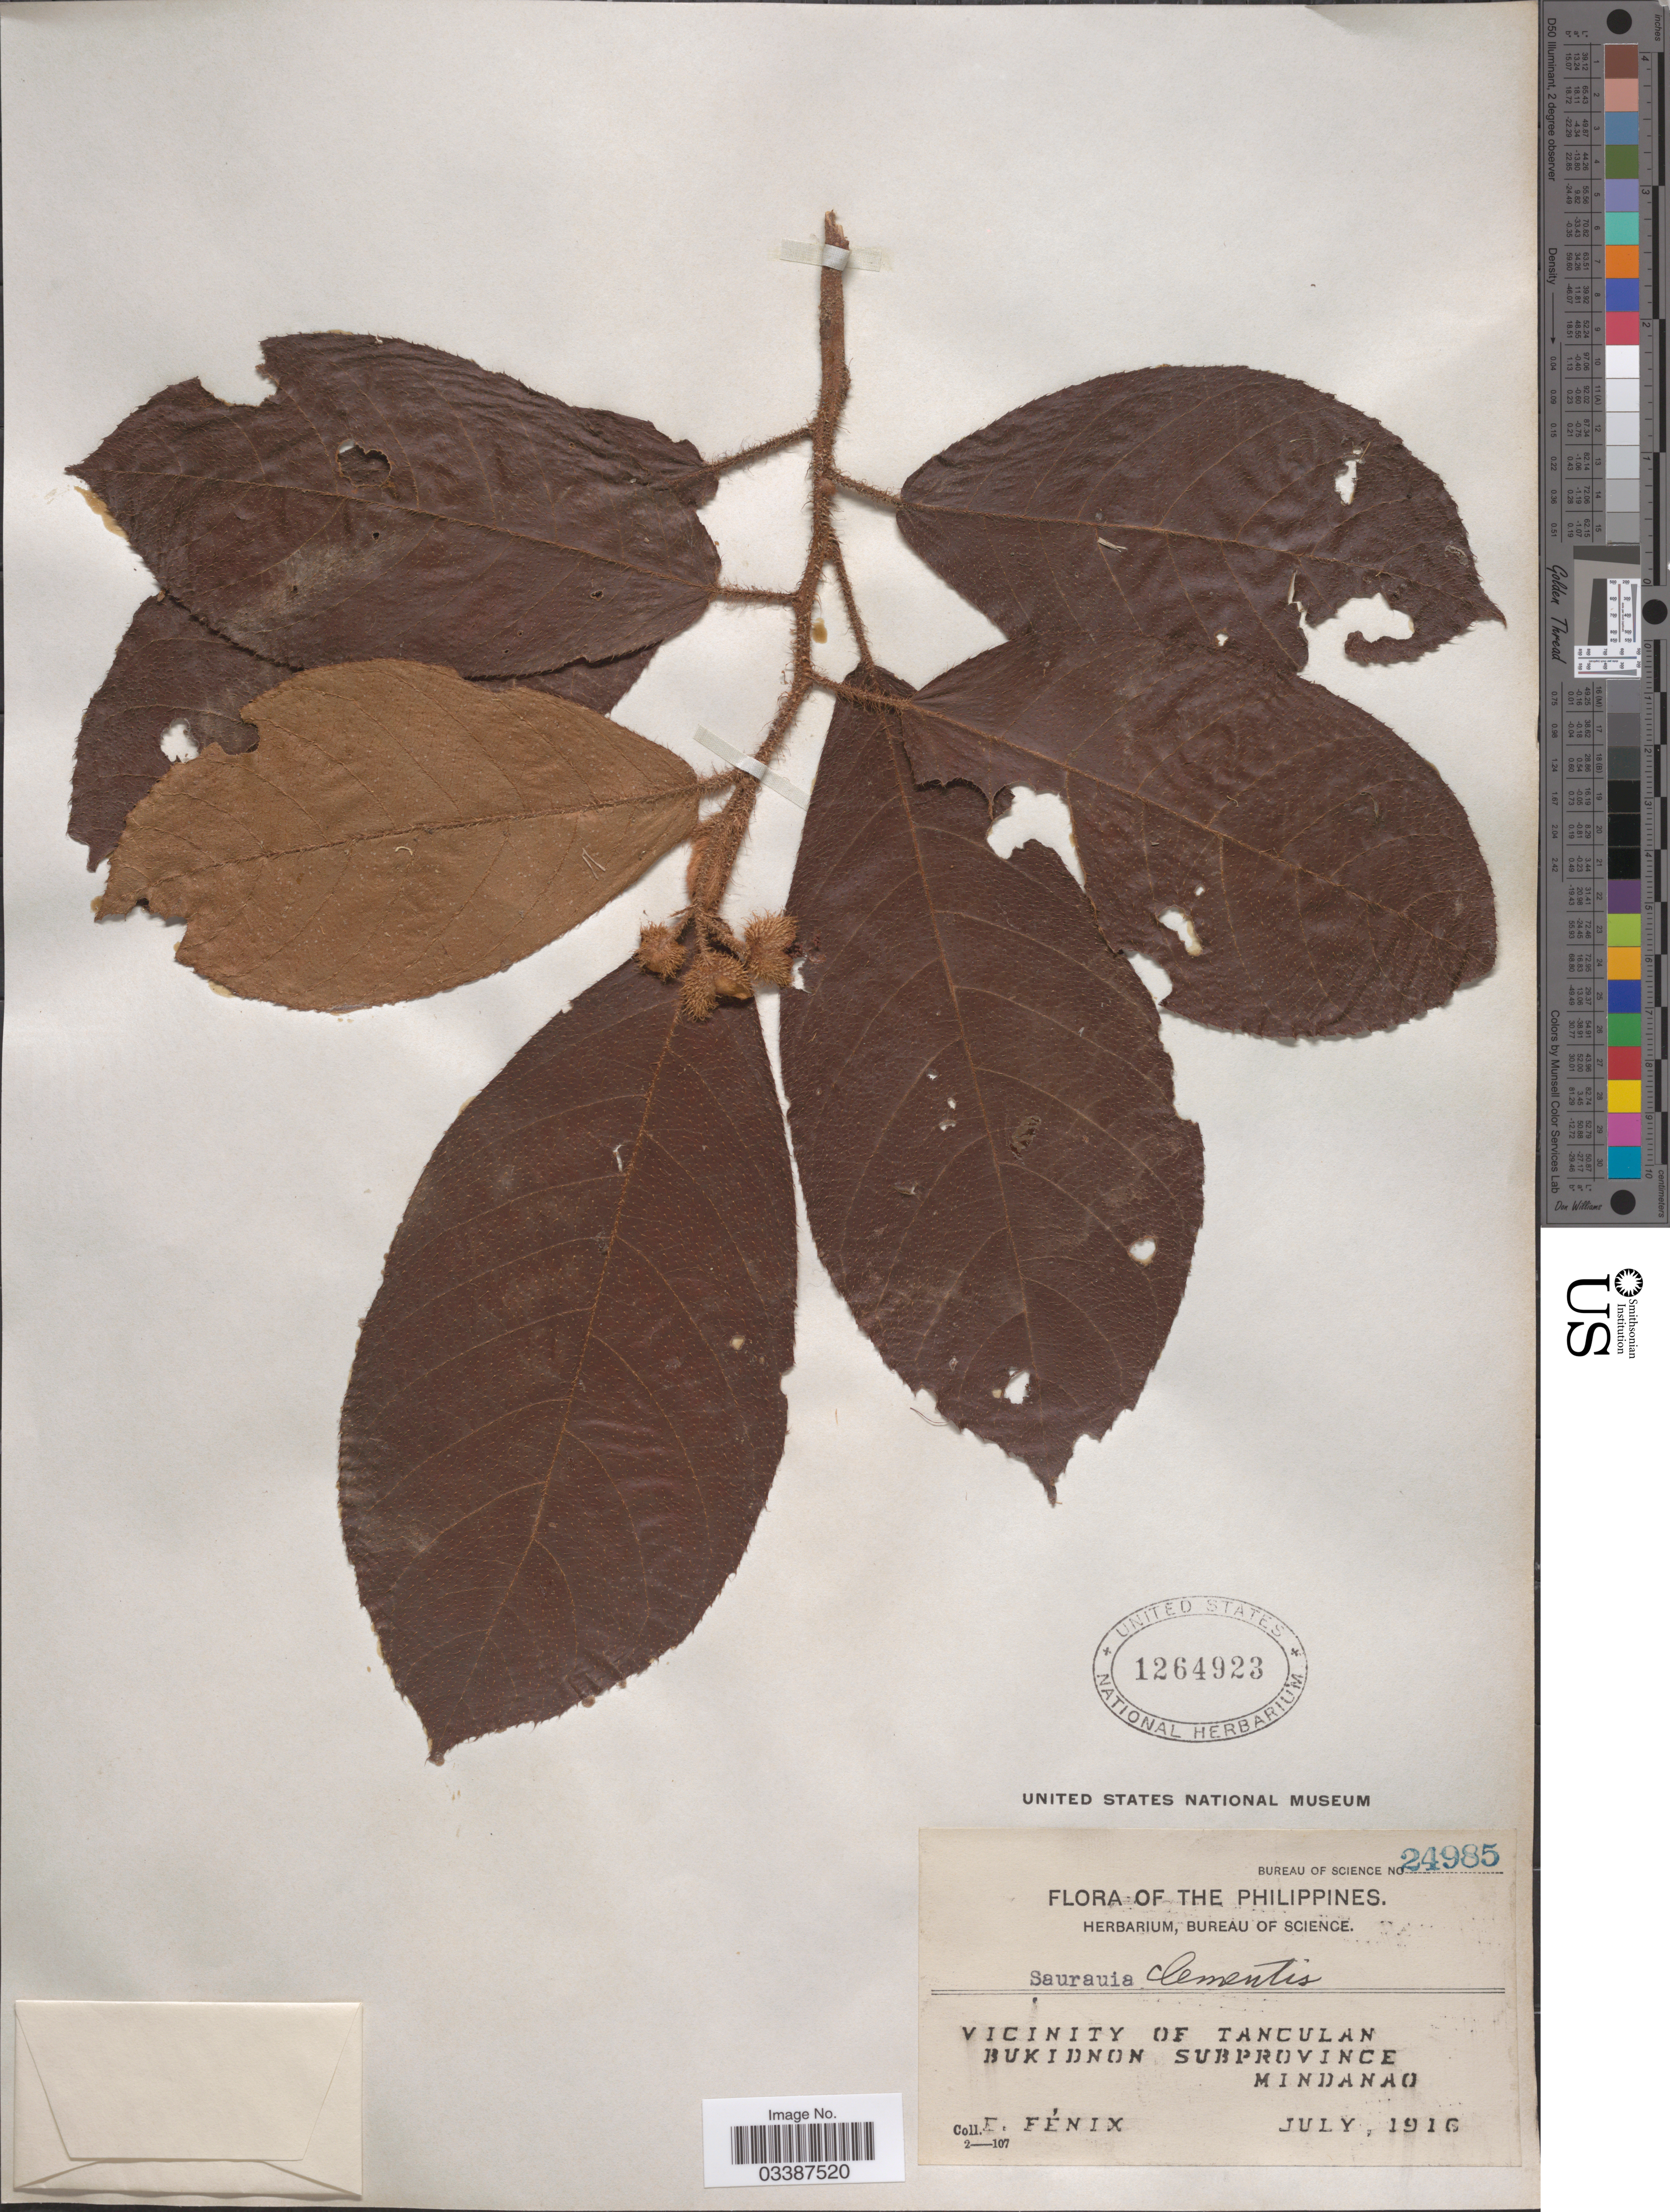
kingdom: Plantae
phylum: Tracheophyta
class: Magnoliopsida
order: Ericales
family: Actinidiaceae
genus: Saurauia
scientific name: Saurauia clementis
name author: Merr.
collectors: E. Fénix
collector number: Bureau of Science 24985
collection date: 1916-07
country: Philippines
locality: Vicinity of Tanculan, Bukidnon Subprovince, Mindanao.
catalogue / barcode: US 1264923